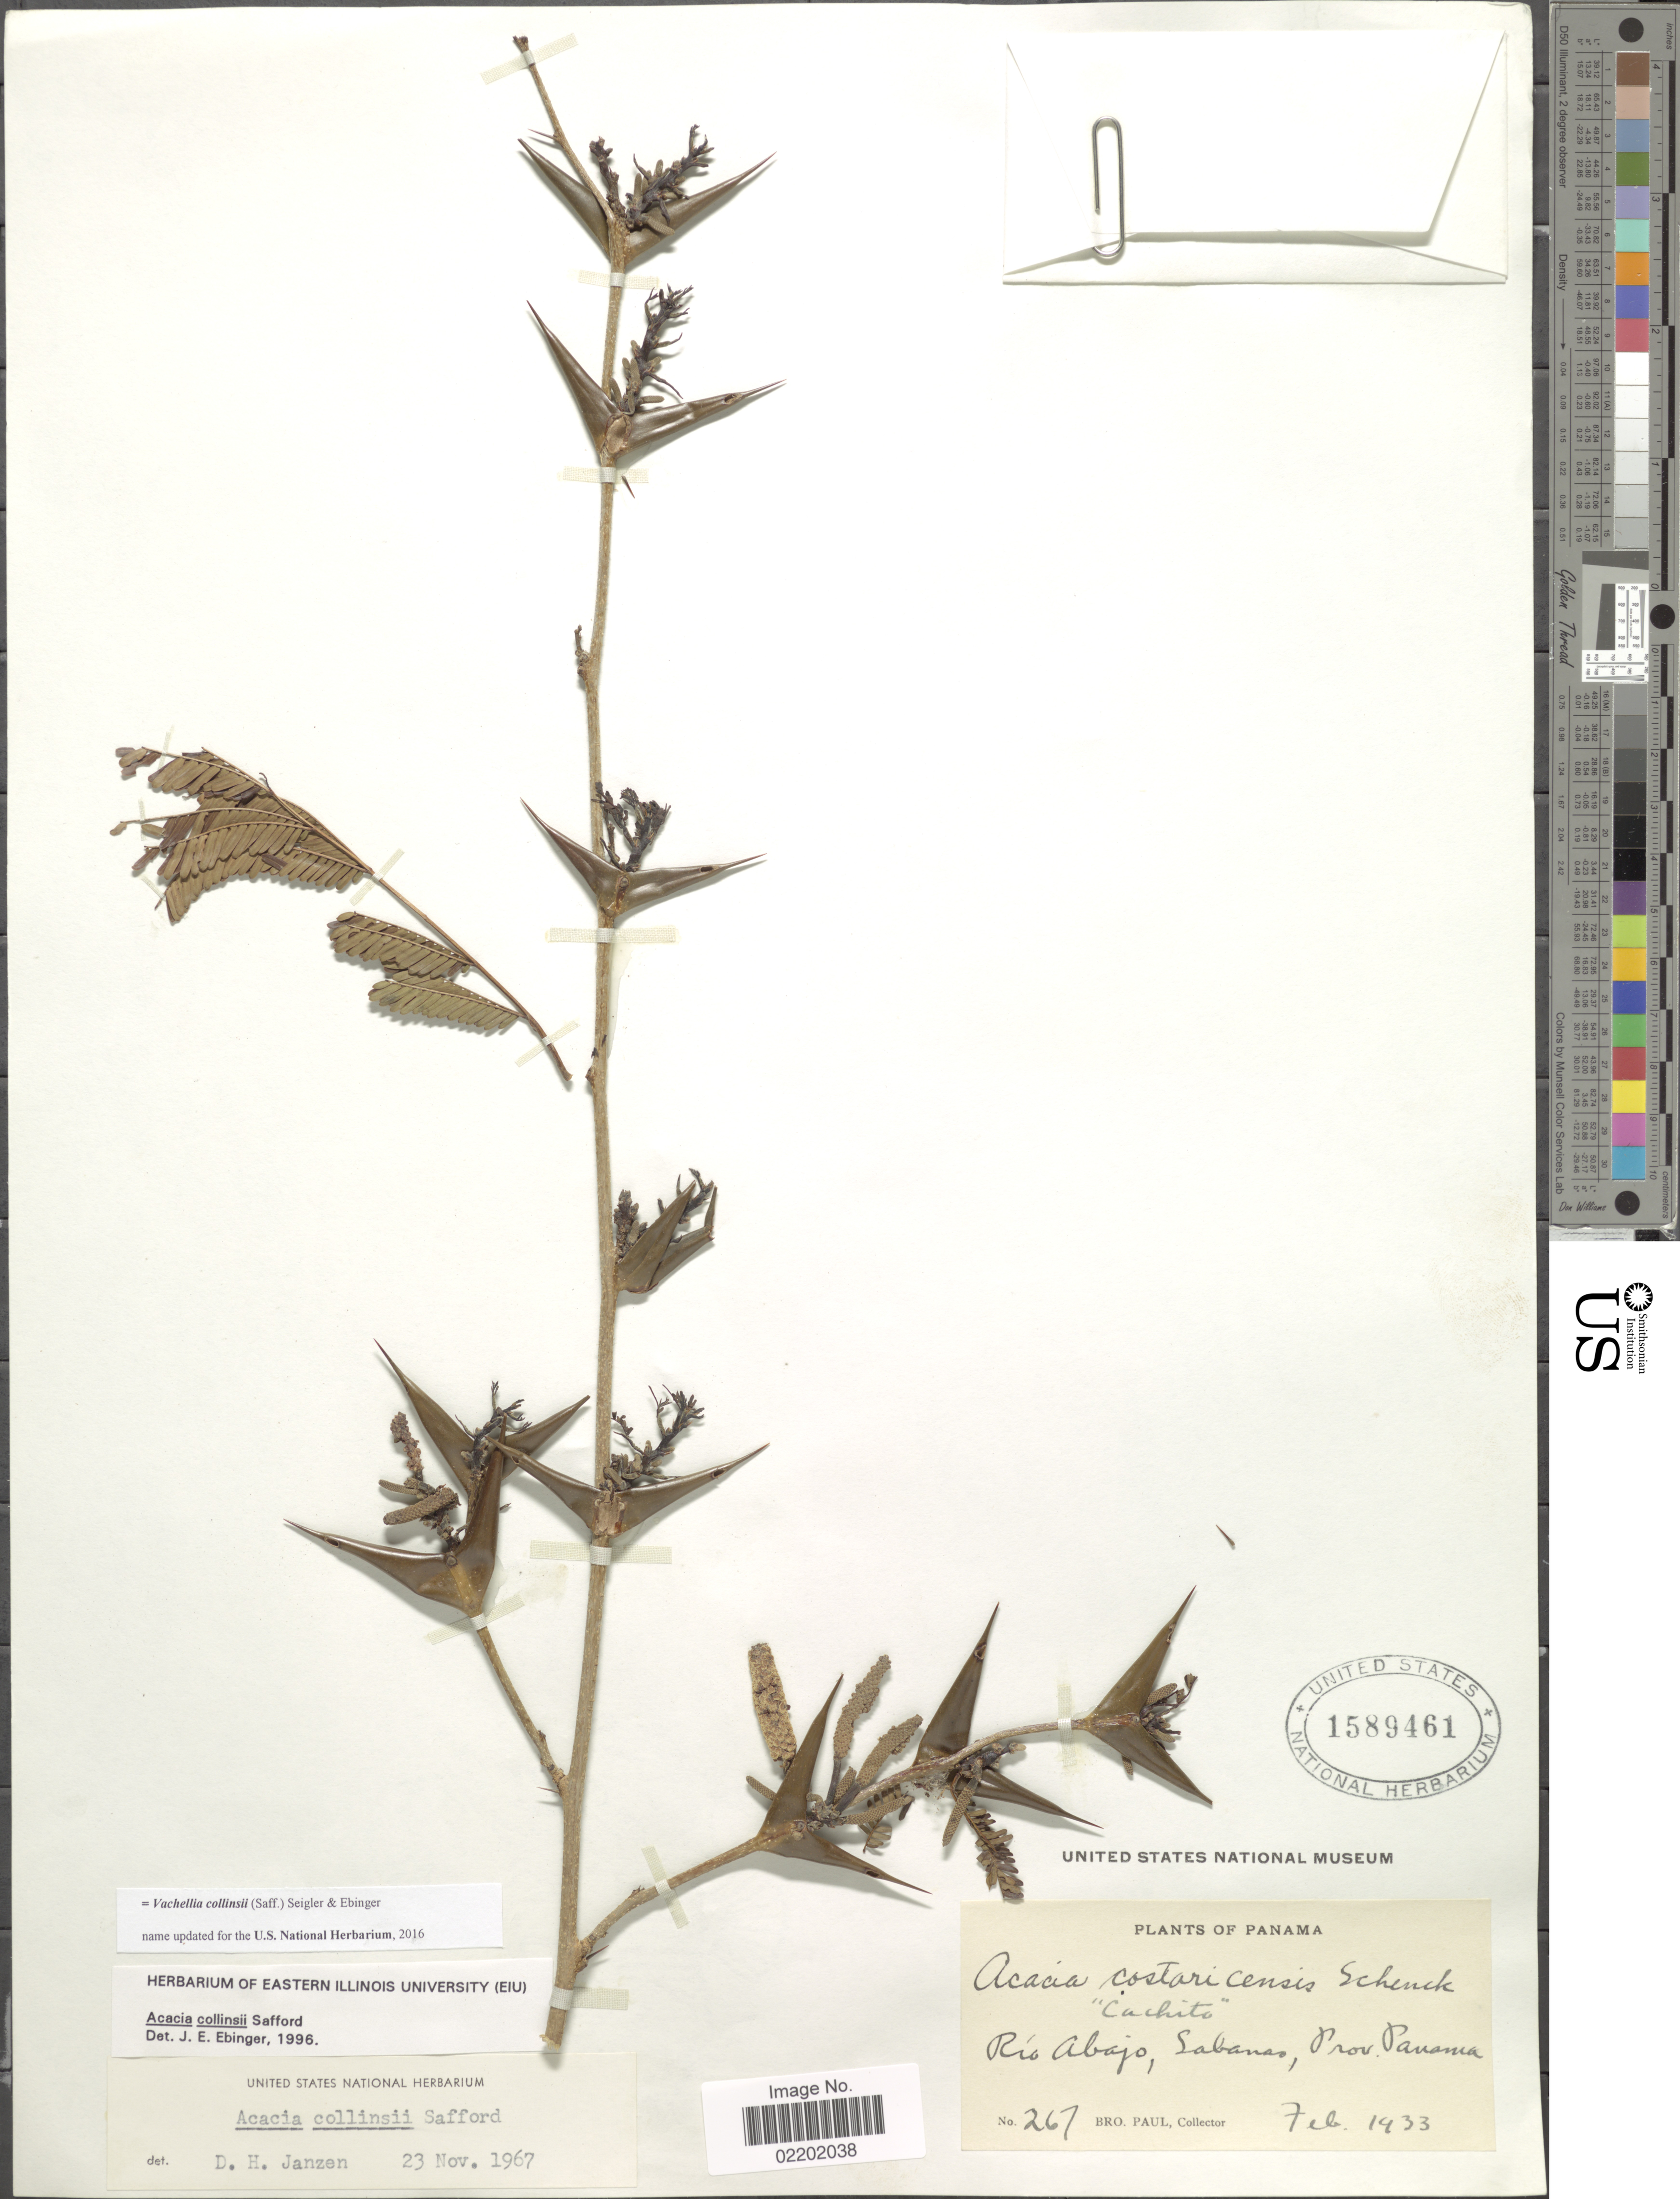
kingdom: Plantae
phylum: Tracheophyta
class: Magnoliopsida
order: Fabales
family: Fabaceae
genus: Vachellia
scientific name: Vachellia collinsii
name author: (Saff.) Seigler & Ebinger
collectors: B. Paul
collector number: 267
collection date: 1933-02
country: Panama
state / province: Panamá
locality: Río Abajo, Sabanas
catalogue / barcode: US 1589461